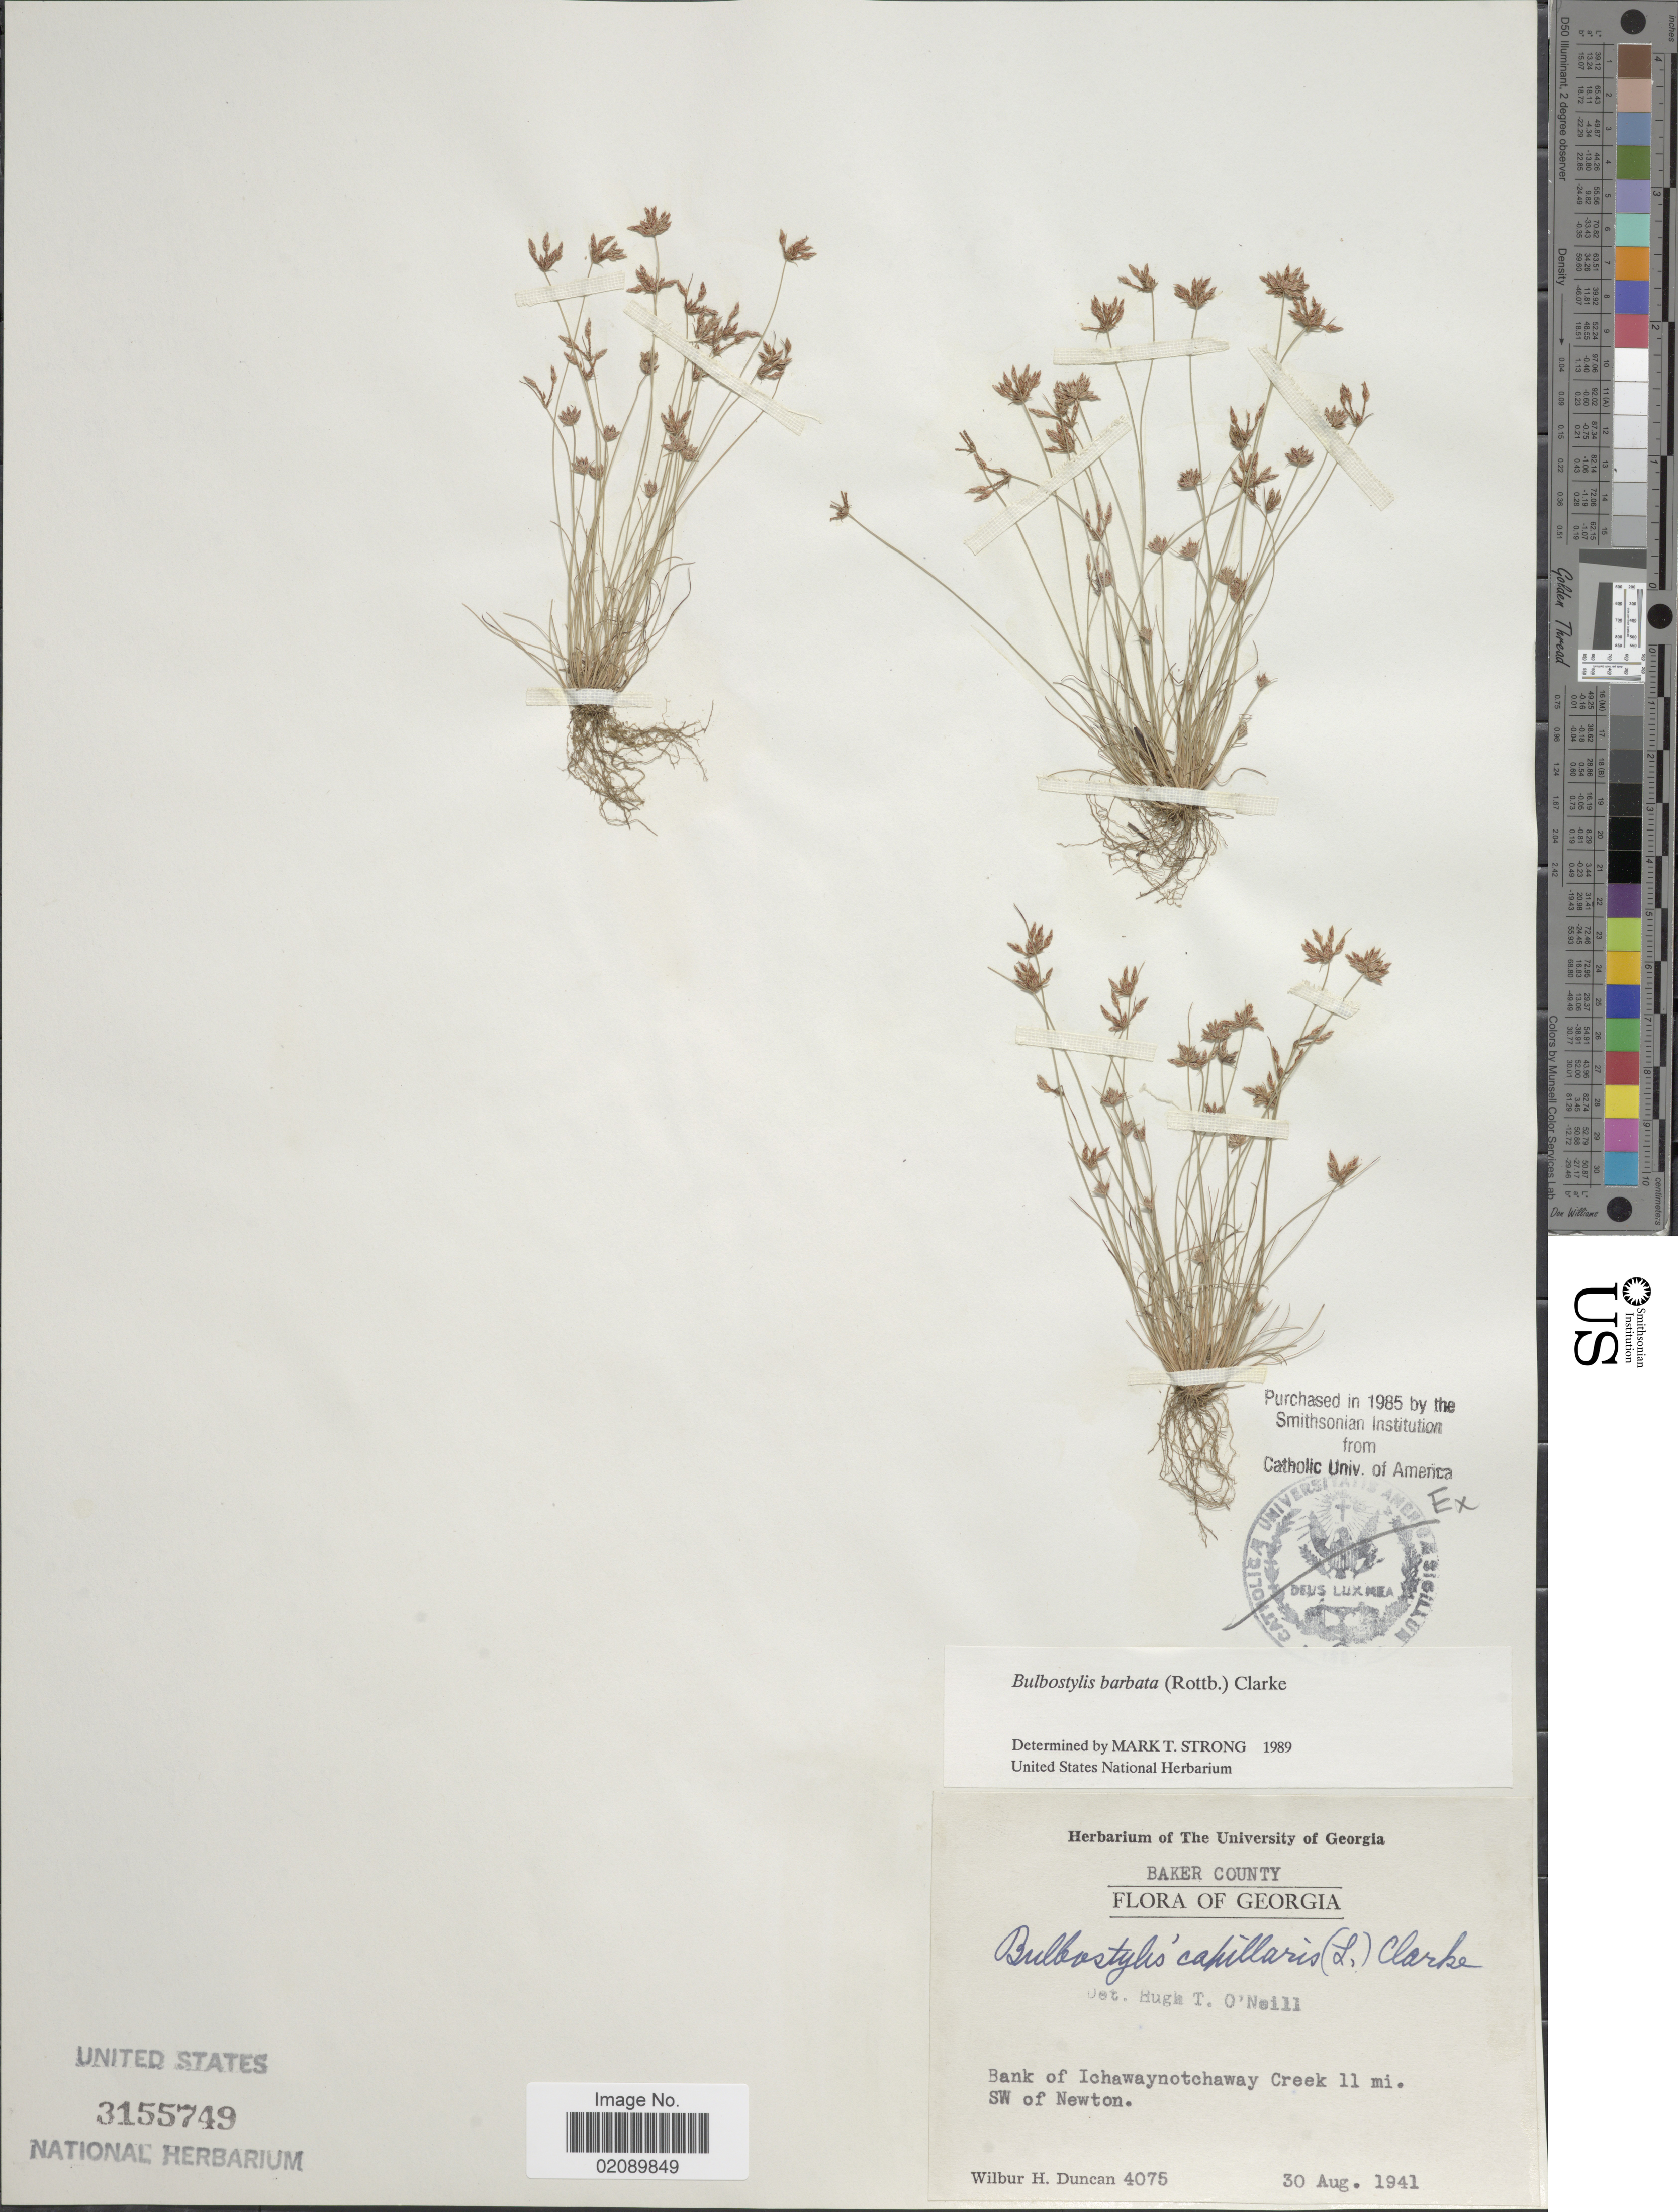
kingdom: Plantae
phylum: Tracheophyta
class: Liliopsida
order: Poales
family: Cyperaceae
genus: Bulbostylis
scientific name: Bulbostylis barbata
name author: (Rottb.) C.B. Clarke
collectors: W. H. Duncan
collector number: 4075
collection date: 1941-08-30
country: United States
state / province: Georgia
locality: Baker County. Bank of Ichawaynotchaway Creek 11 mi. SW of Newton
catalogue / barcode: US 3155749